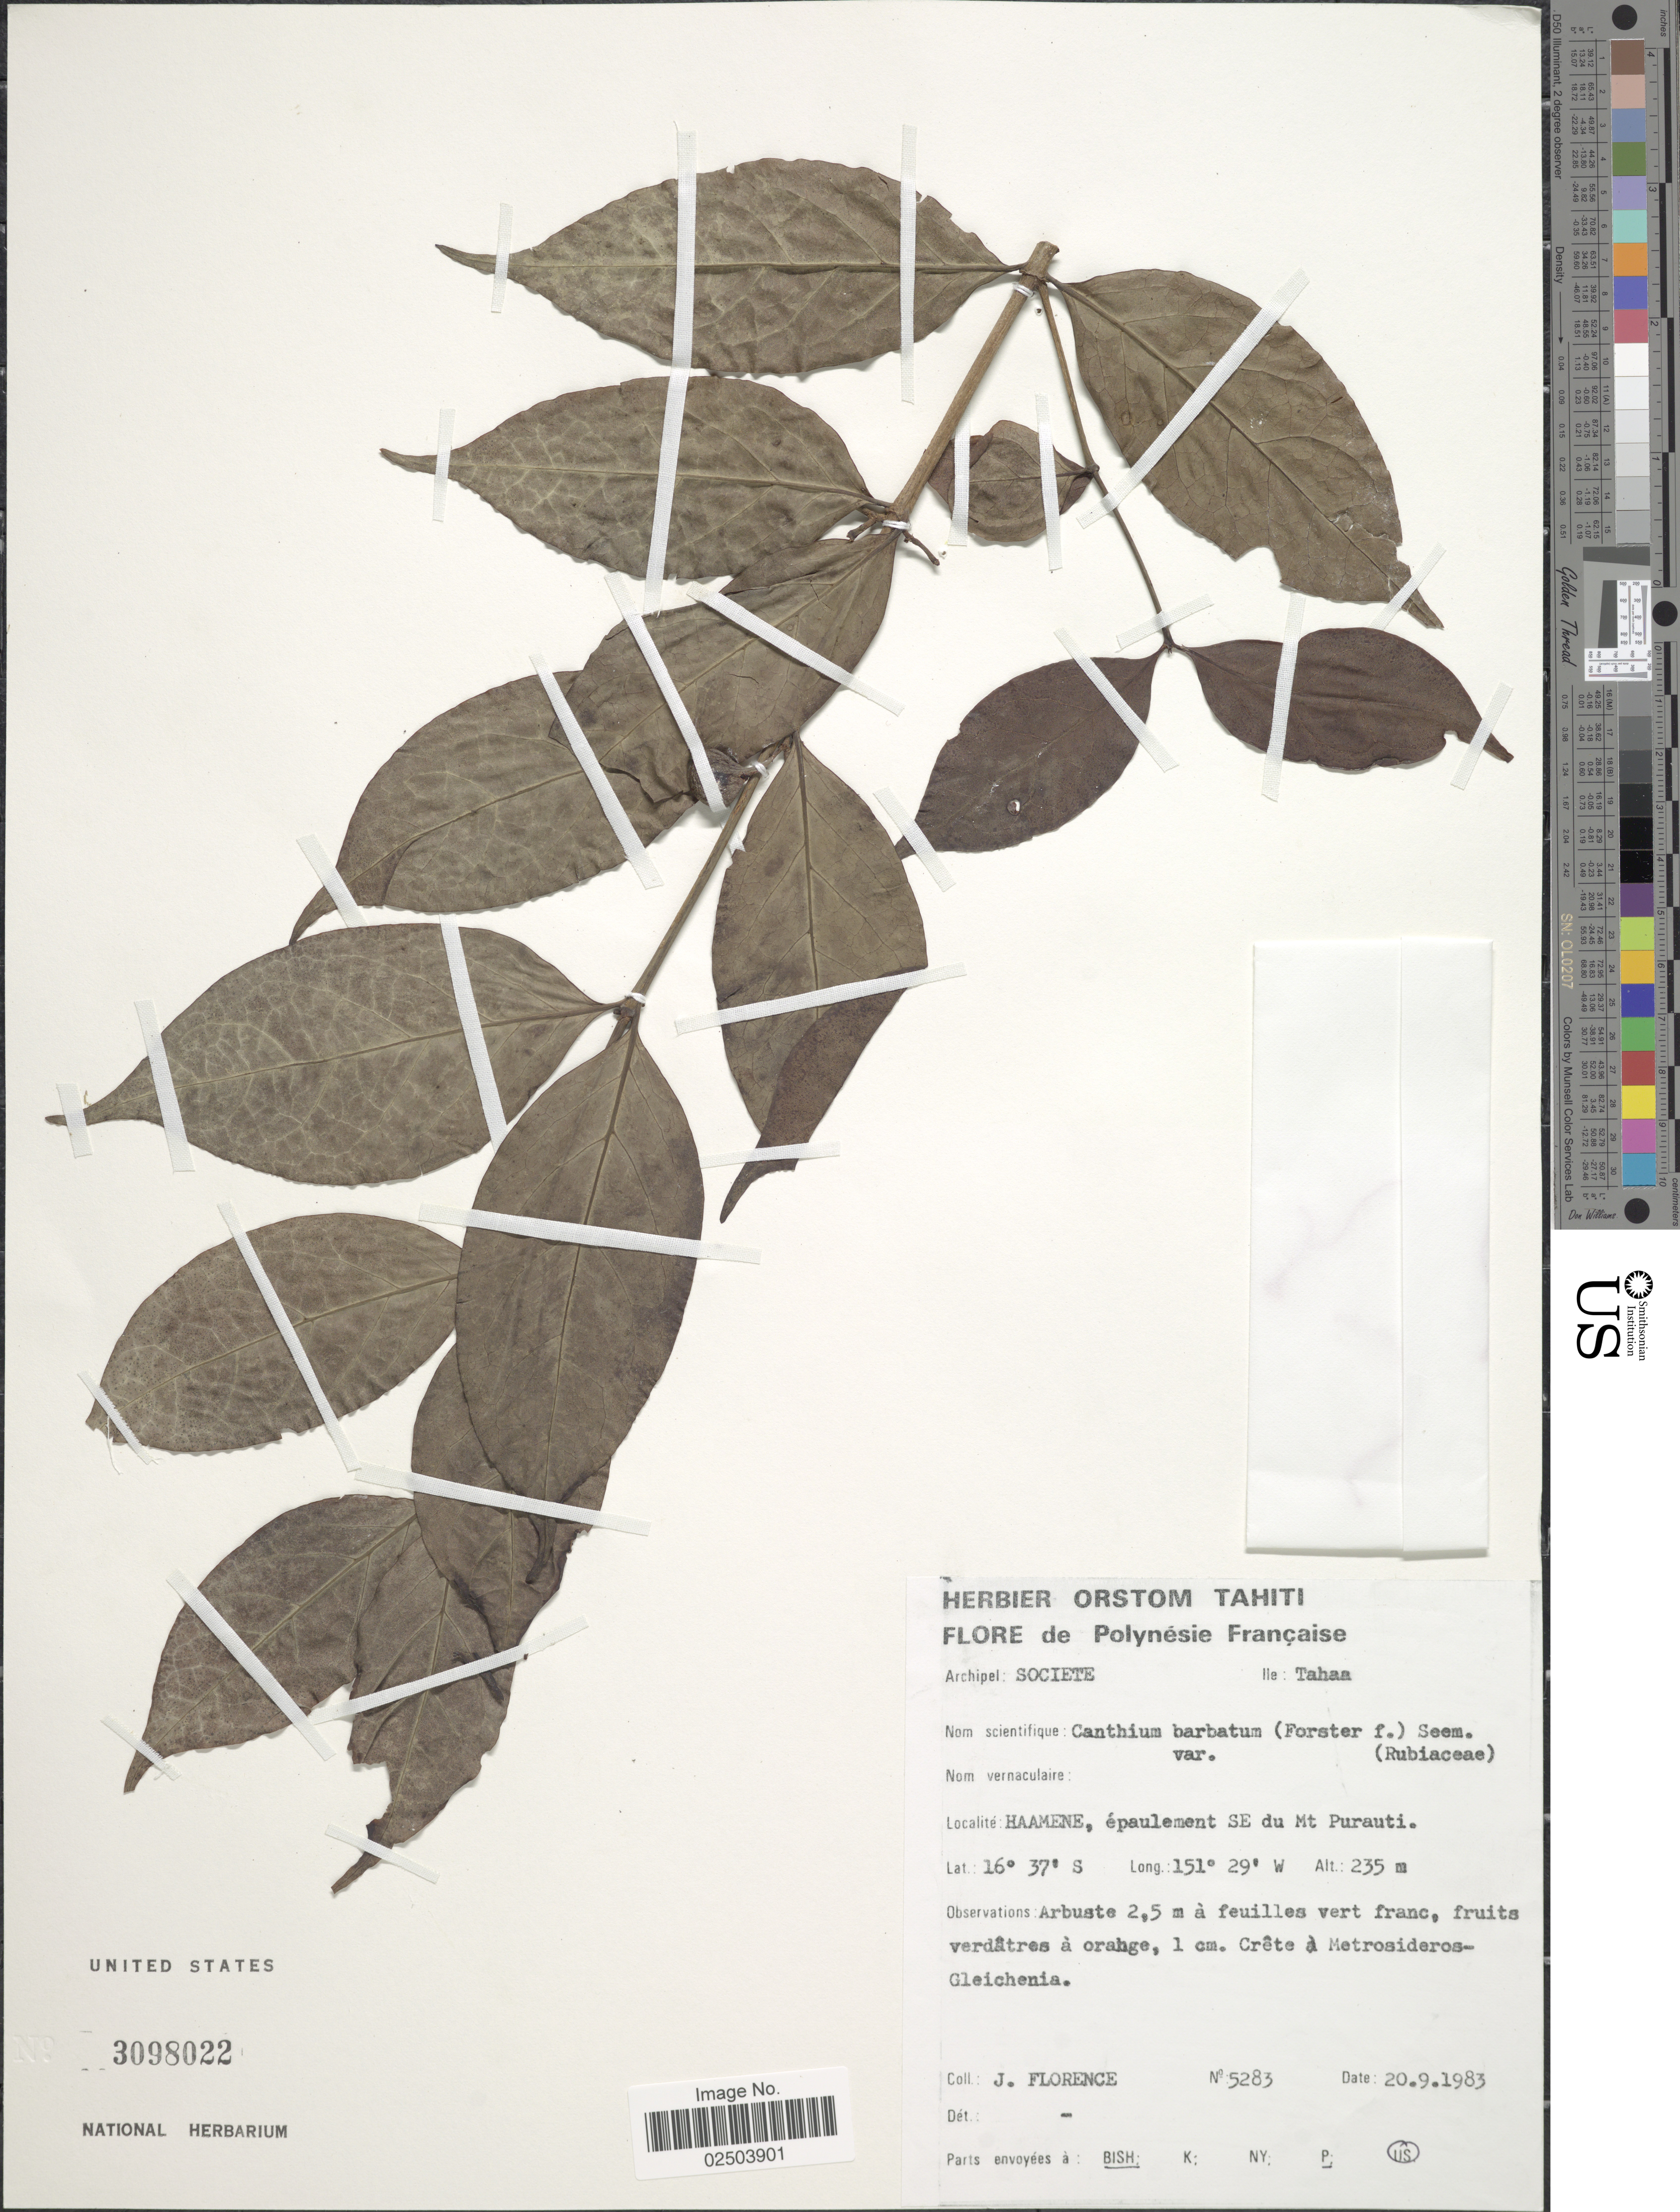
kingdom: Plantae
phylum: Tracheophyta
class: Magnoliopsida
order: Gentianales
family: Rubiaceae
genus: Cyclophyllum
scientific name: Cyclophyllum barbatum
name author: (G. Forst.) N. Hallé & J. Florence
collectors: J. Florence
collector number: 5283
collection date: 1983-09-20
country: French Polynesia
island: Tahaa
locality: Archipel: Societe, Ile: Tahaa. Haamene, epaulement SE du Mt Purauti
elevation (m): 235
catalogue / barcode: US 3098022